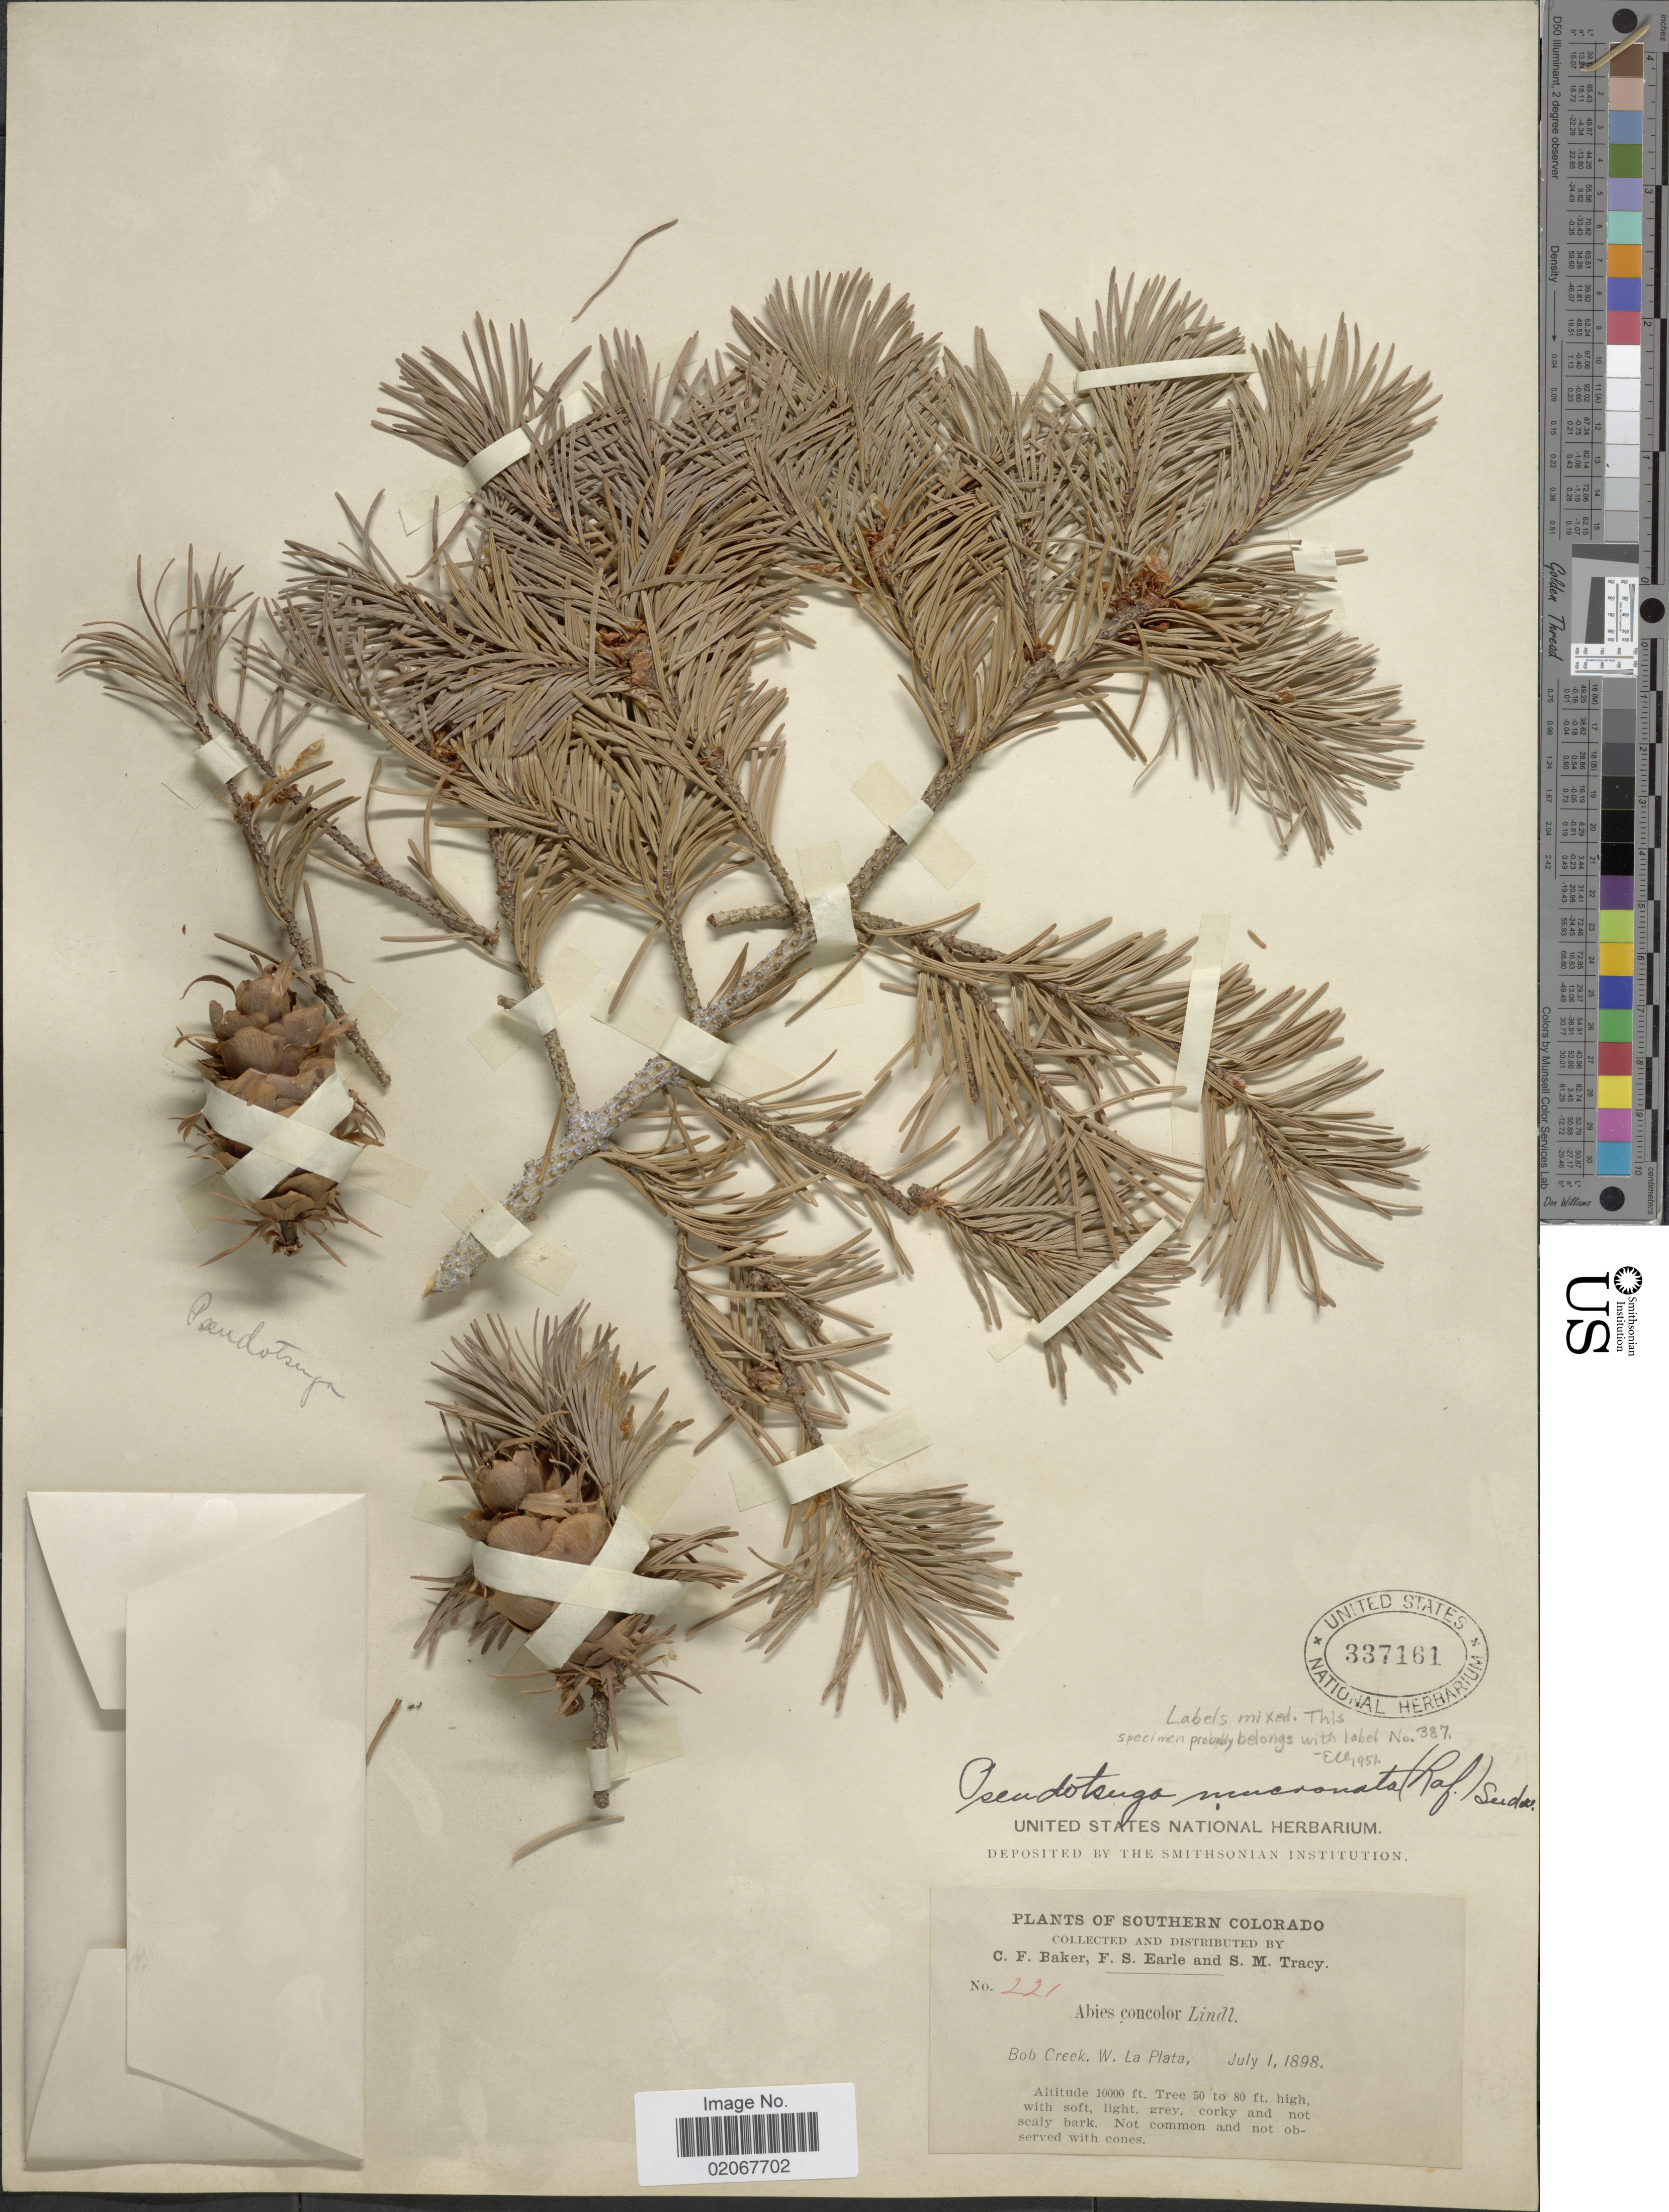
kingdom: Plantae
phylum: Tracheophyta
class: Pinopsida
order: Pinales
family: Pinaceae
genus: Pseudotsuga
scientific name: Pseudotsuga menziesii var. glauca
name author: (Beissn.) Franco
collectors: C. F. Baker, F. S. Earle & S. M. Tracy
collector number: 221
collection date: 1898-07-01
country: United States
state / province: Colorado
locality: Southern Colorado. Bob Creek, W. La Plata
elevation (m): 3048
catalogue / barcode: US 337161